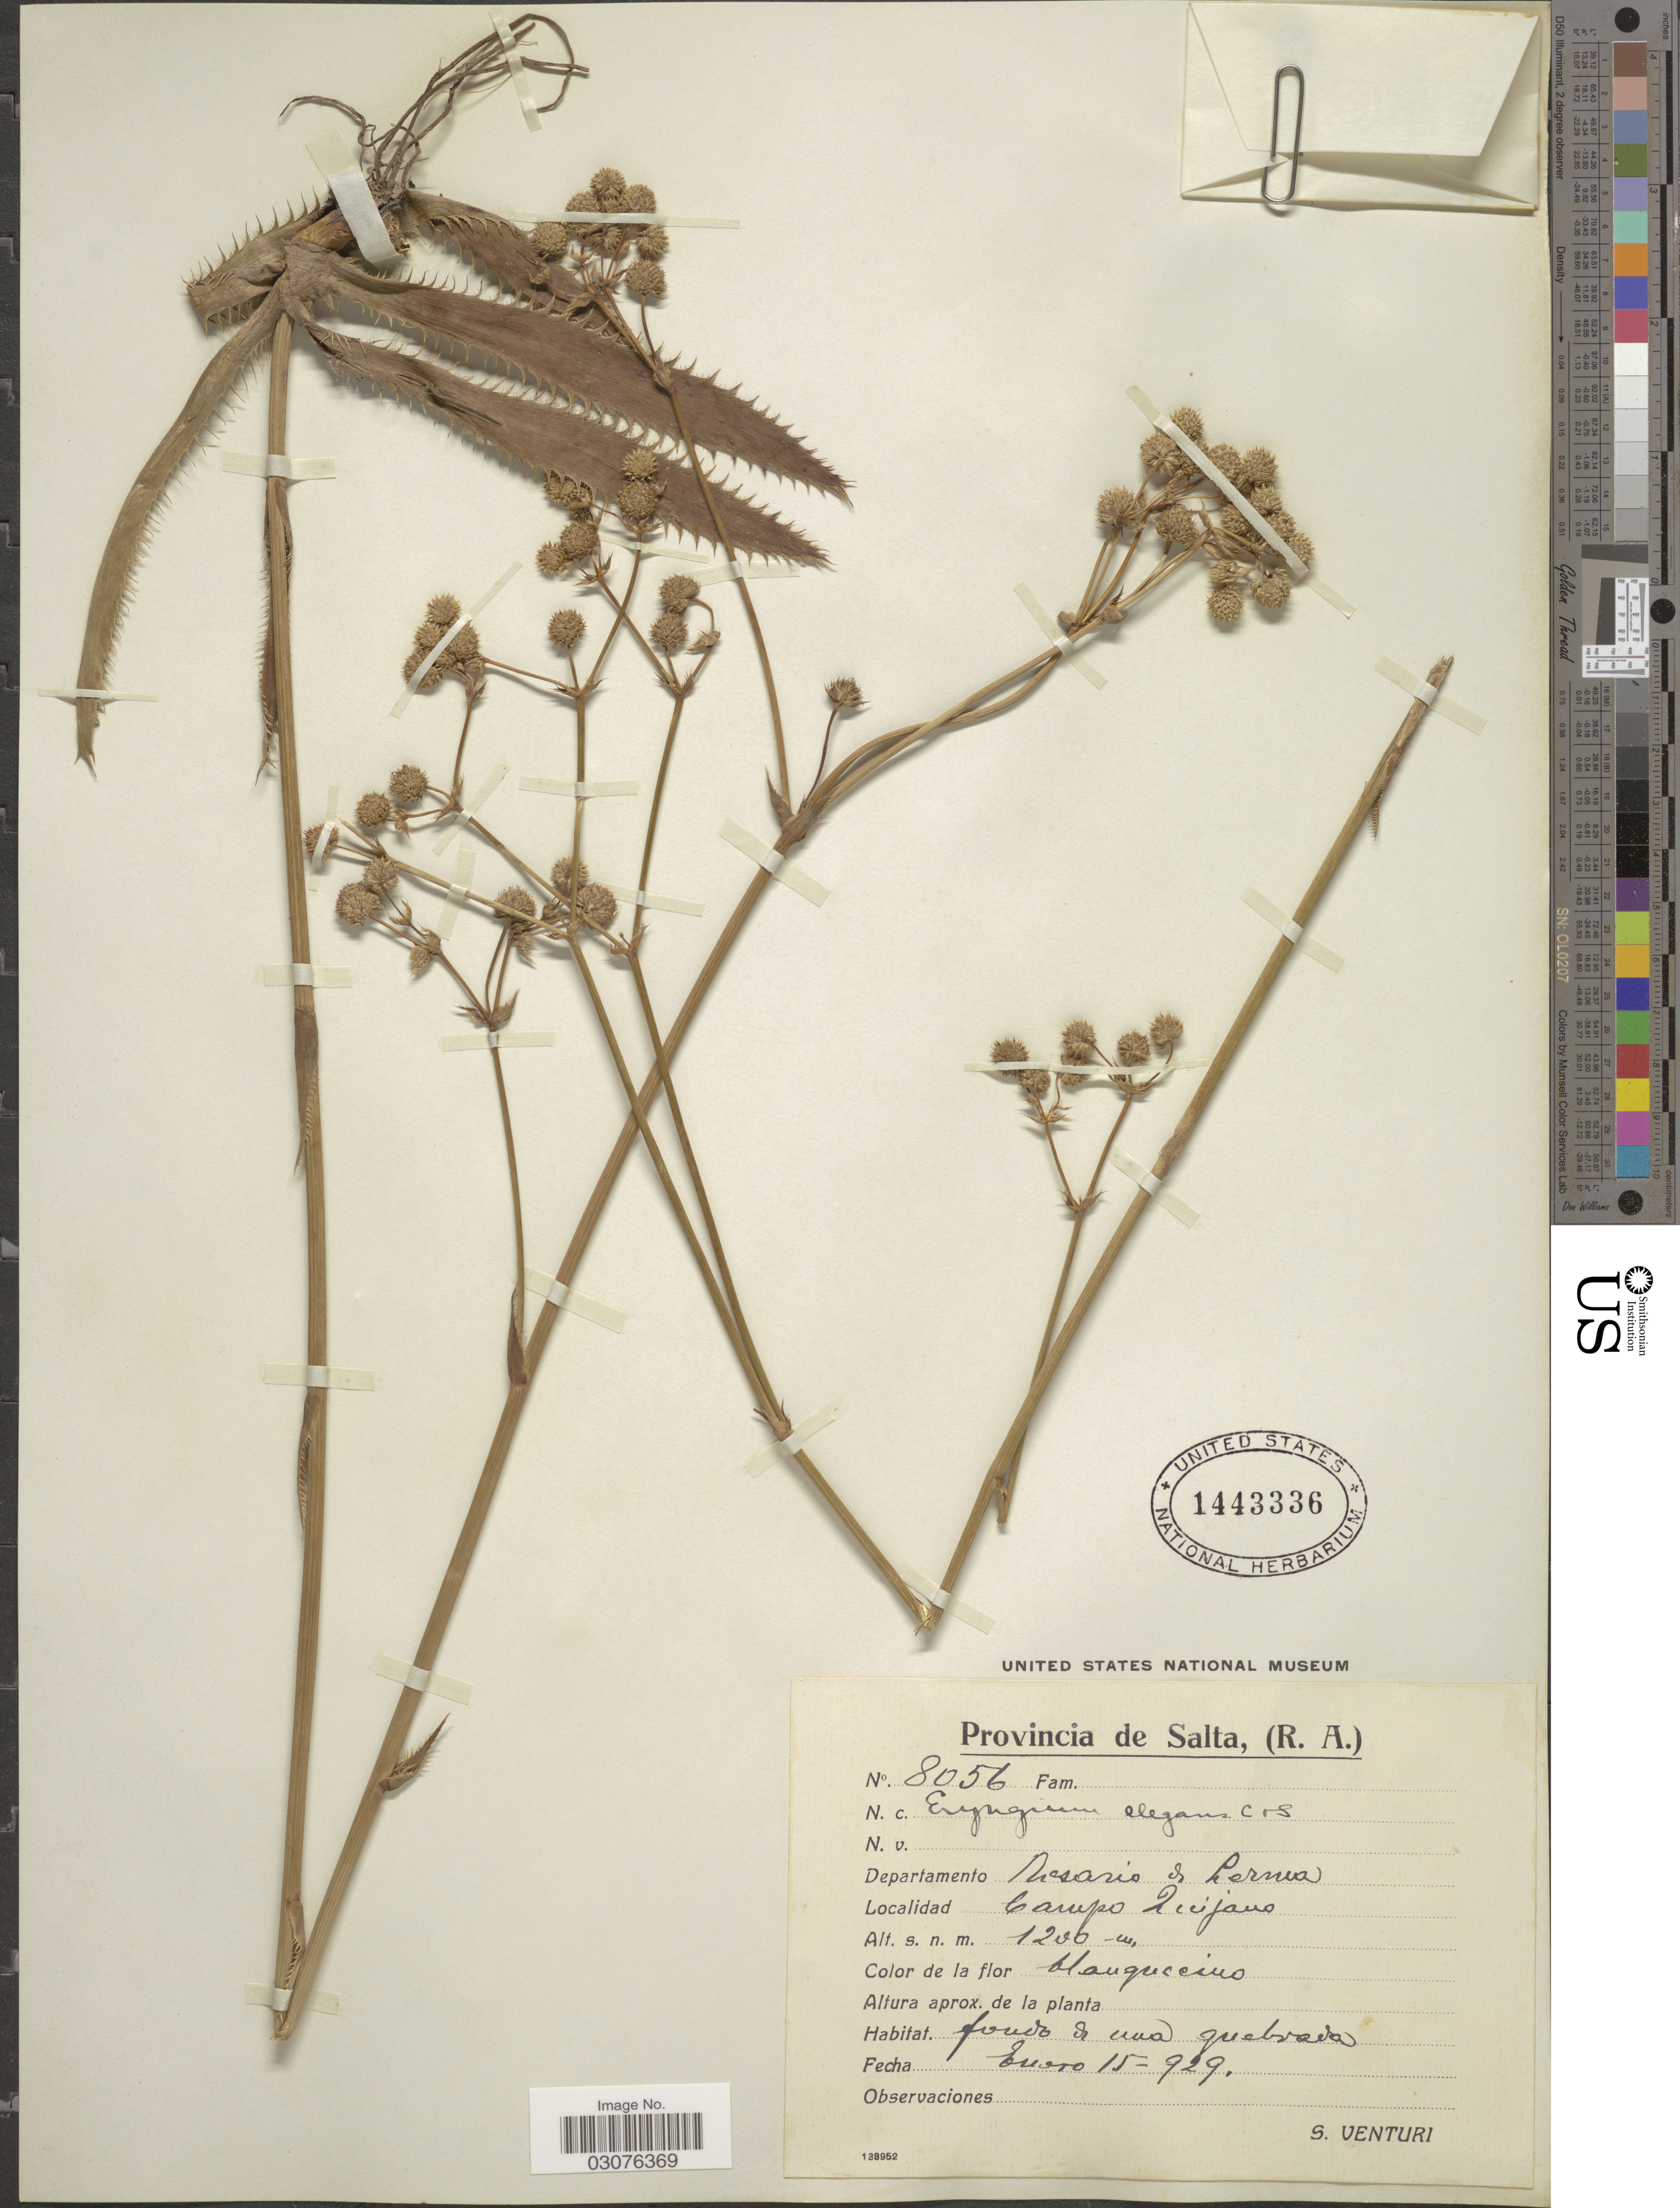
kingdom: Plantae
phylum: Tracheophyta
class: Magnoliopsida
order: Apiales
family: Apiaceae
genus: Eryngium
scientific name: Eryngium elegans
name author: Cham. ex Schltdl.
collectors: S. Venturi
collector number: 8056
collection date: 1929-01-15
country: Argentina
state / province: Salta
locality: Departamento Rosario de Perna. Campo Quijano.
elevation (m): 1200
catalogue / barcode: US 1443336